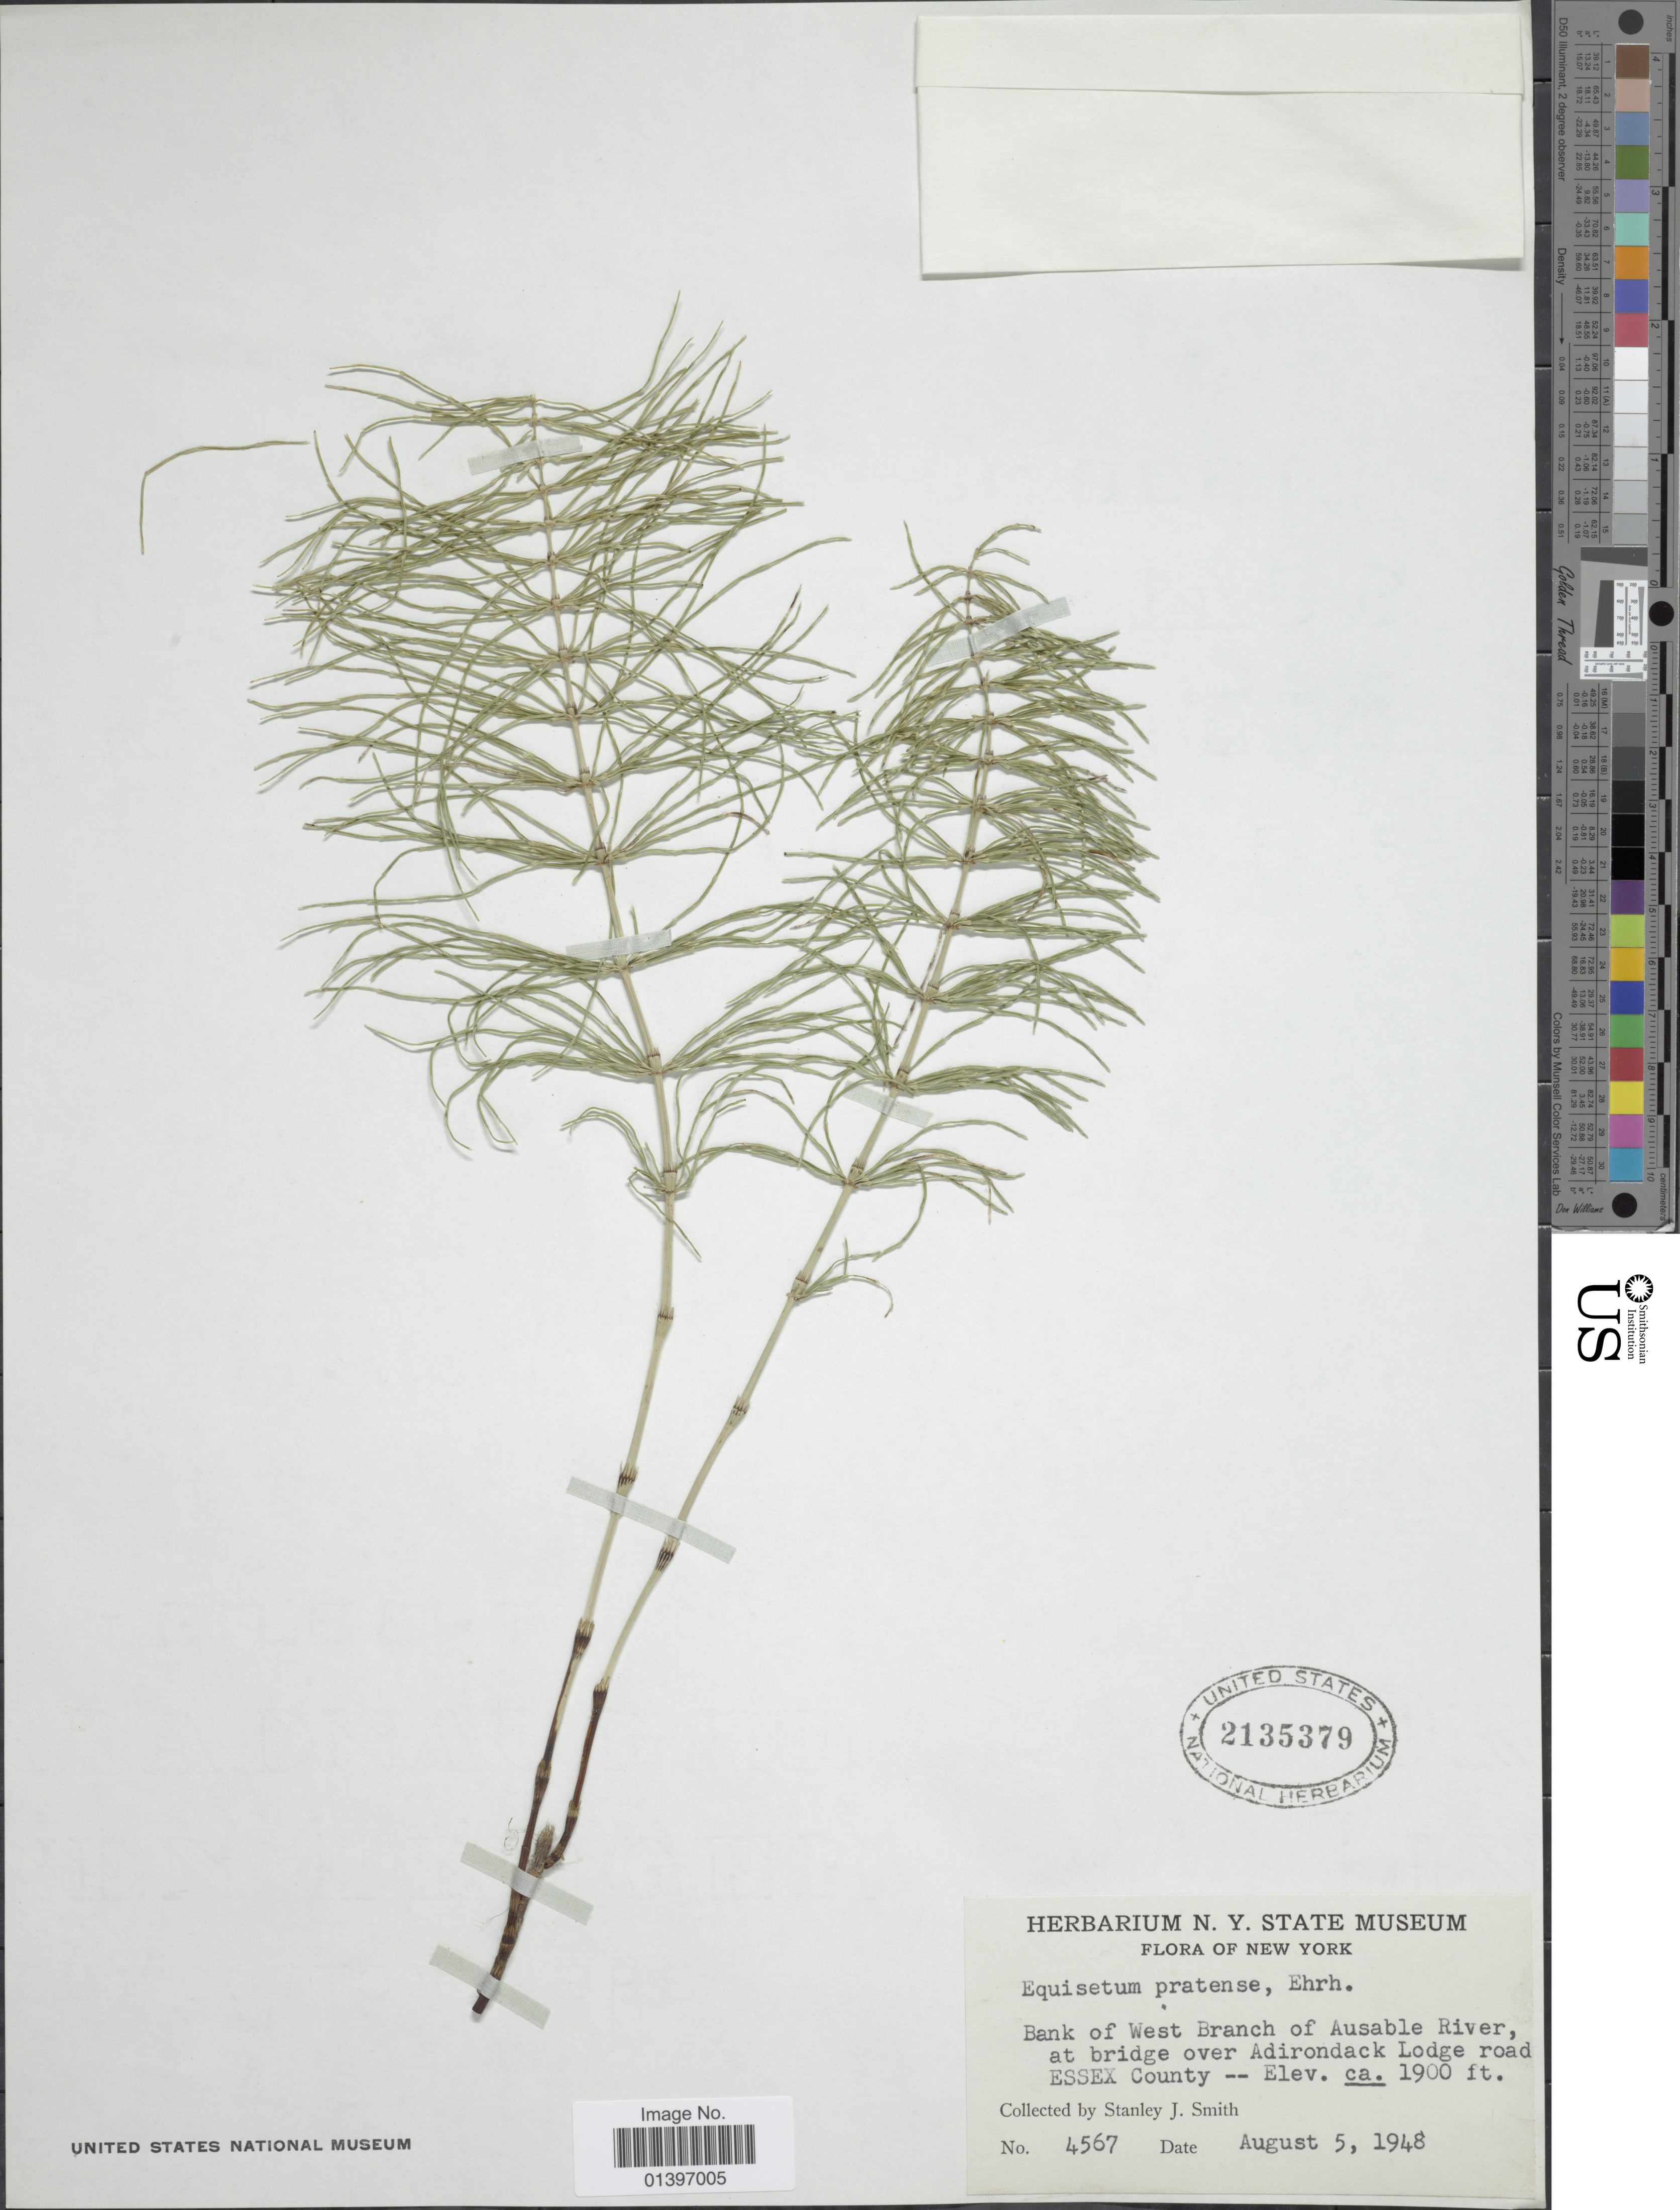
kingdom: Plantae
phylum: Tracheophyta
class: Polypodiopsida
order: Equisetales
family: Equisetaceae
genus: Equisetum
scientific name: Equisetum pratense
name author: Ehrh.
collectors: S. Smith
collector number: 4567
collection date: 1948-08-05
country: United States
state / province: New York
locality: Bank of West Branch of Ausable River, at bridge over Adirondack Lodge road Essex County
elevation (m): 579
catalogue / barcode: US 2135379